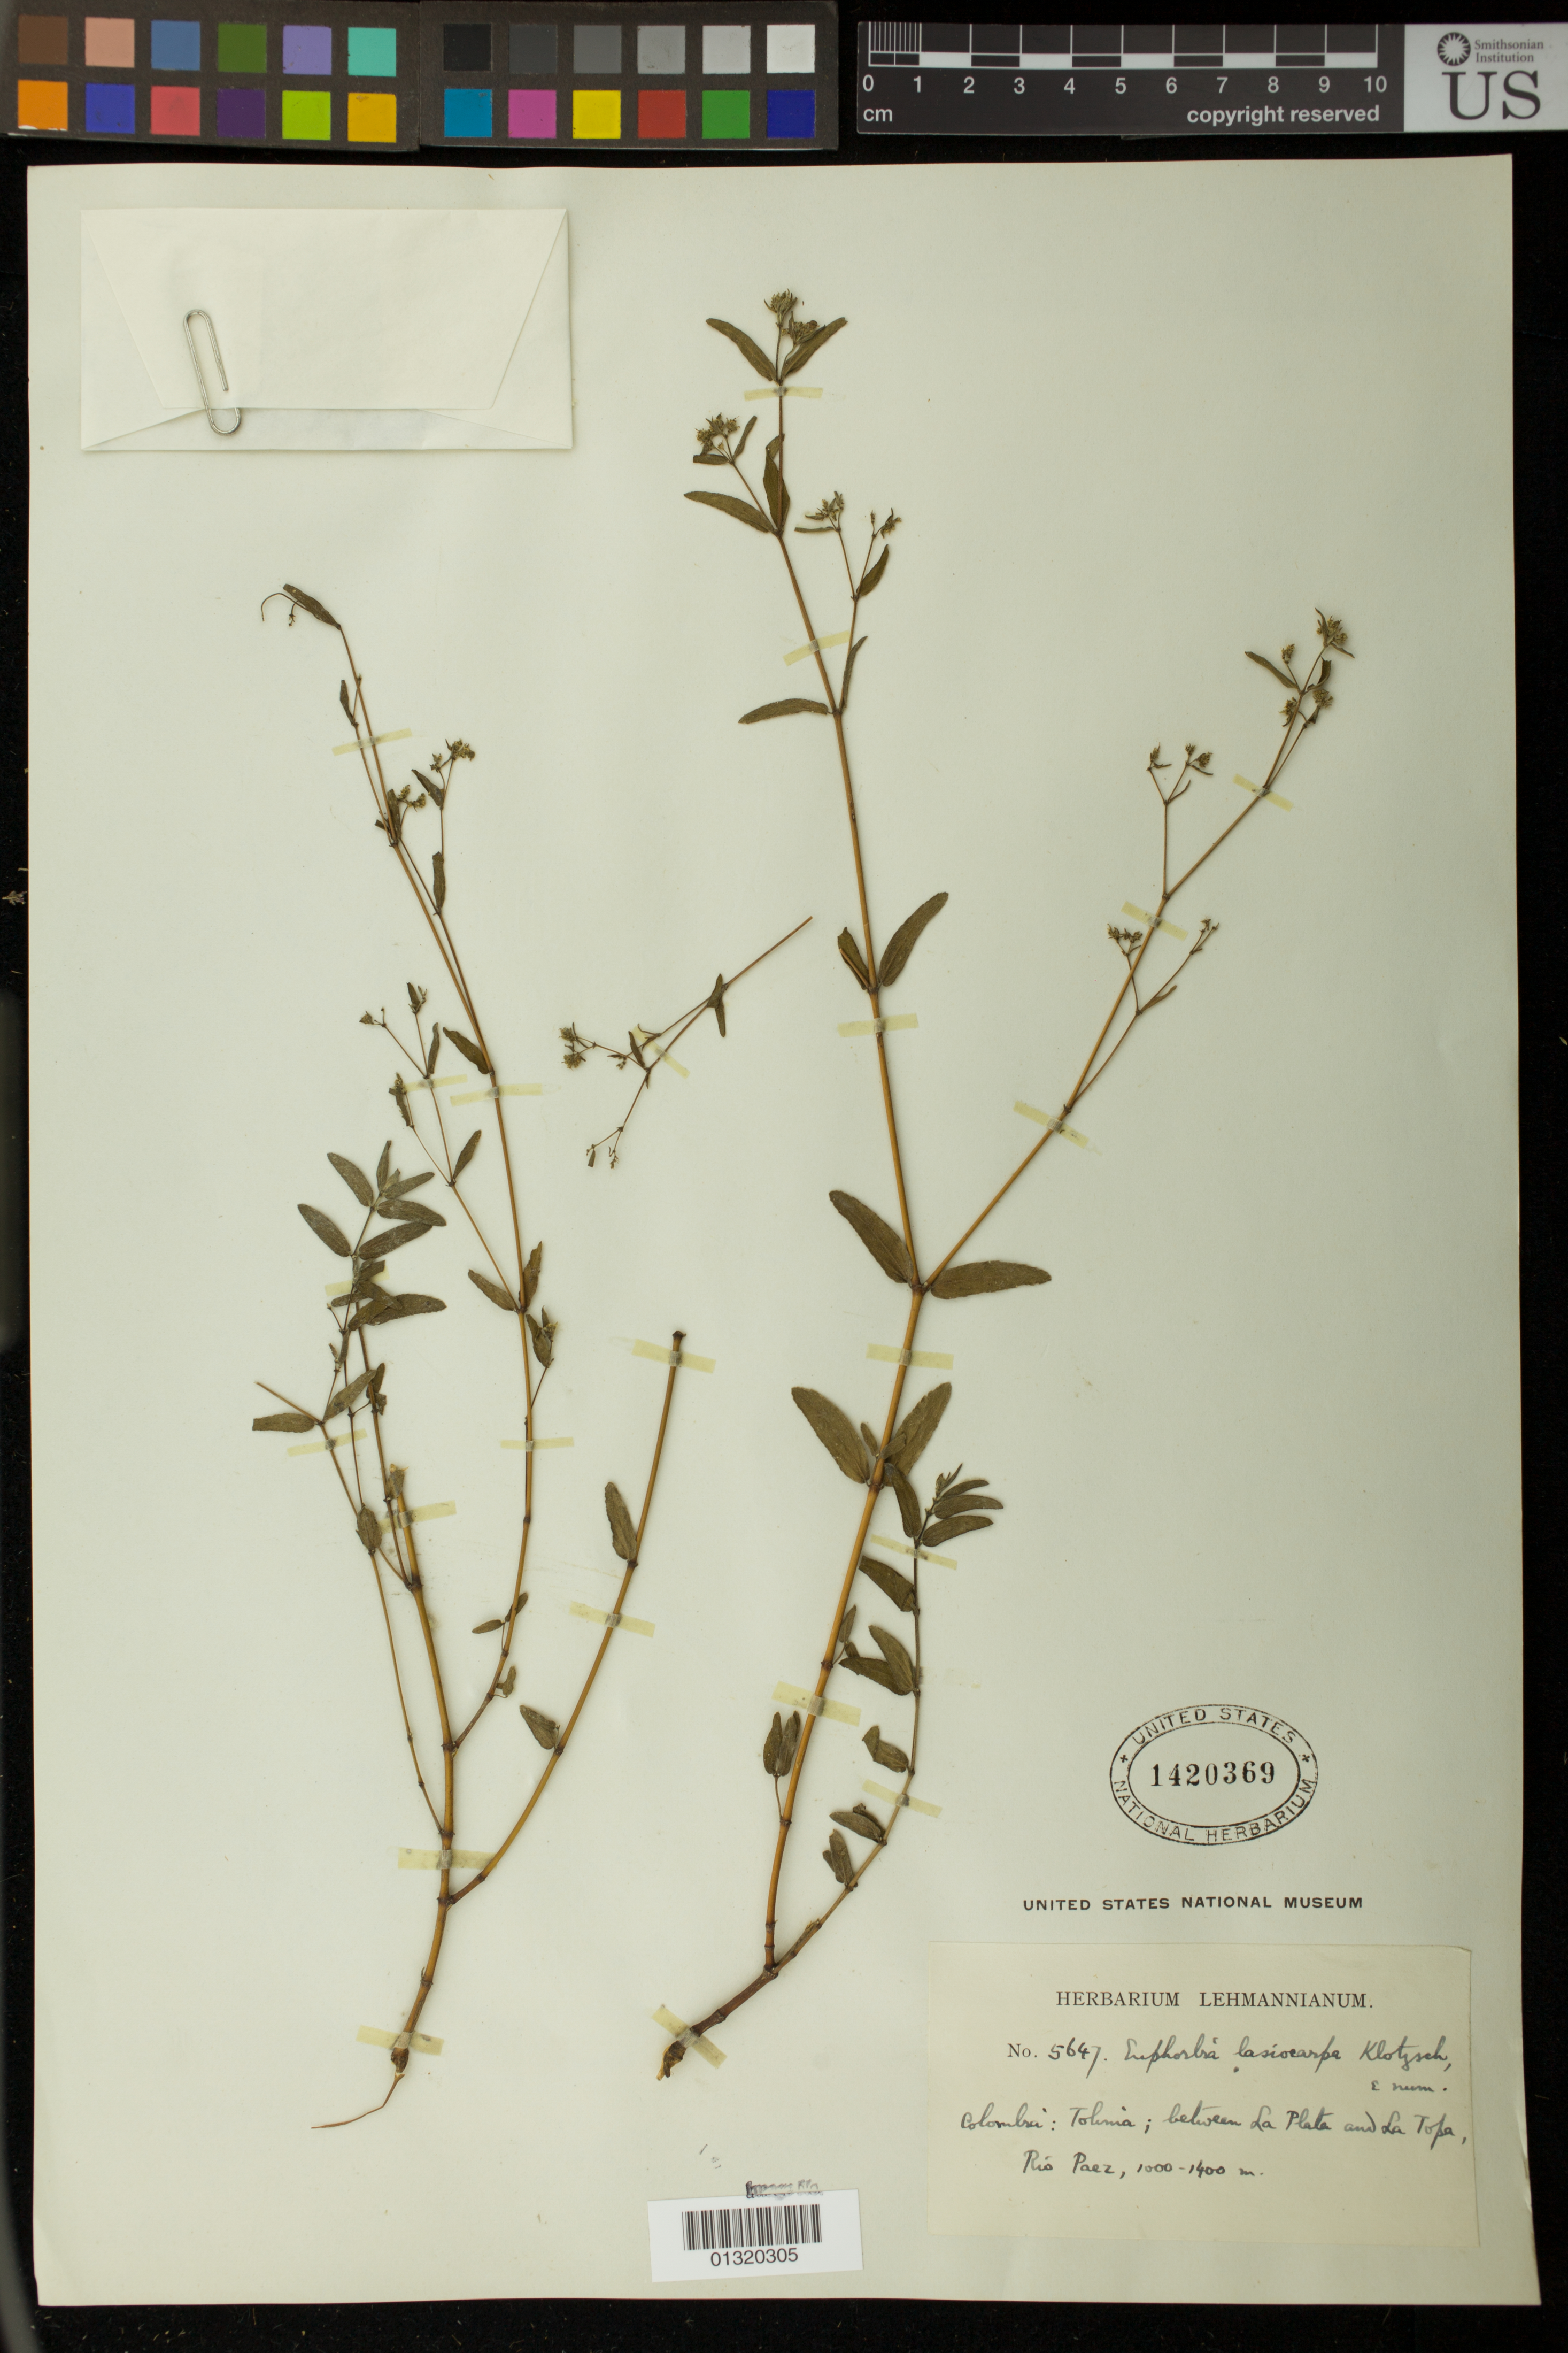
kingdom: Plantae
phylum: Tracheophyta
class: Magnoliopsida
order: Malpighiales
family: Euphorbiaceae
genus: Euphorbia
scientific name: Euphorbia lasiocarpa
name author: Klotzsch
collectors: F. C. Lehmann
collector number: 5647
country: Colombia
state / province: Tolima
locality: Between La Plata and La Topa, Ris Paez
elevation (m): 1000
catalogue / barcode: US 1420369